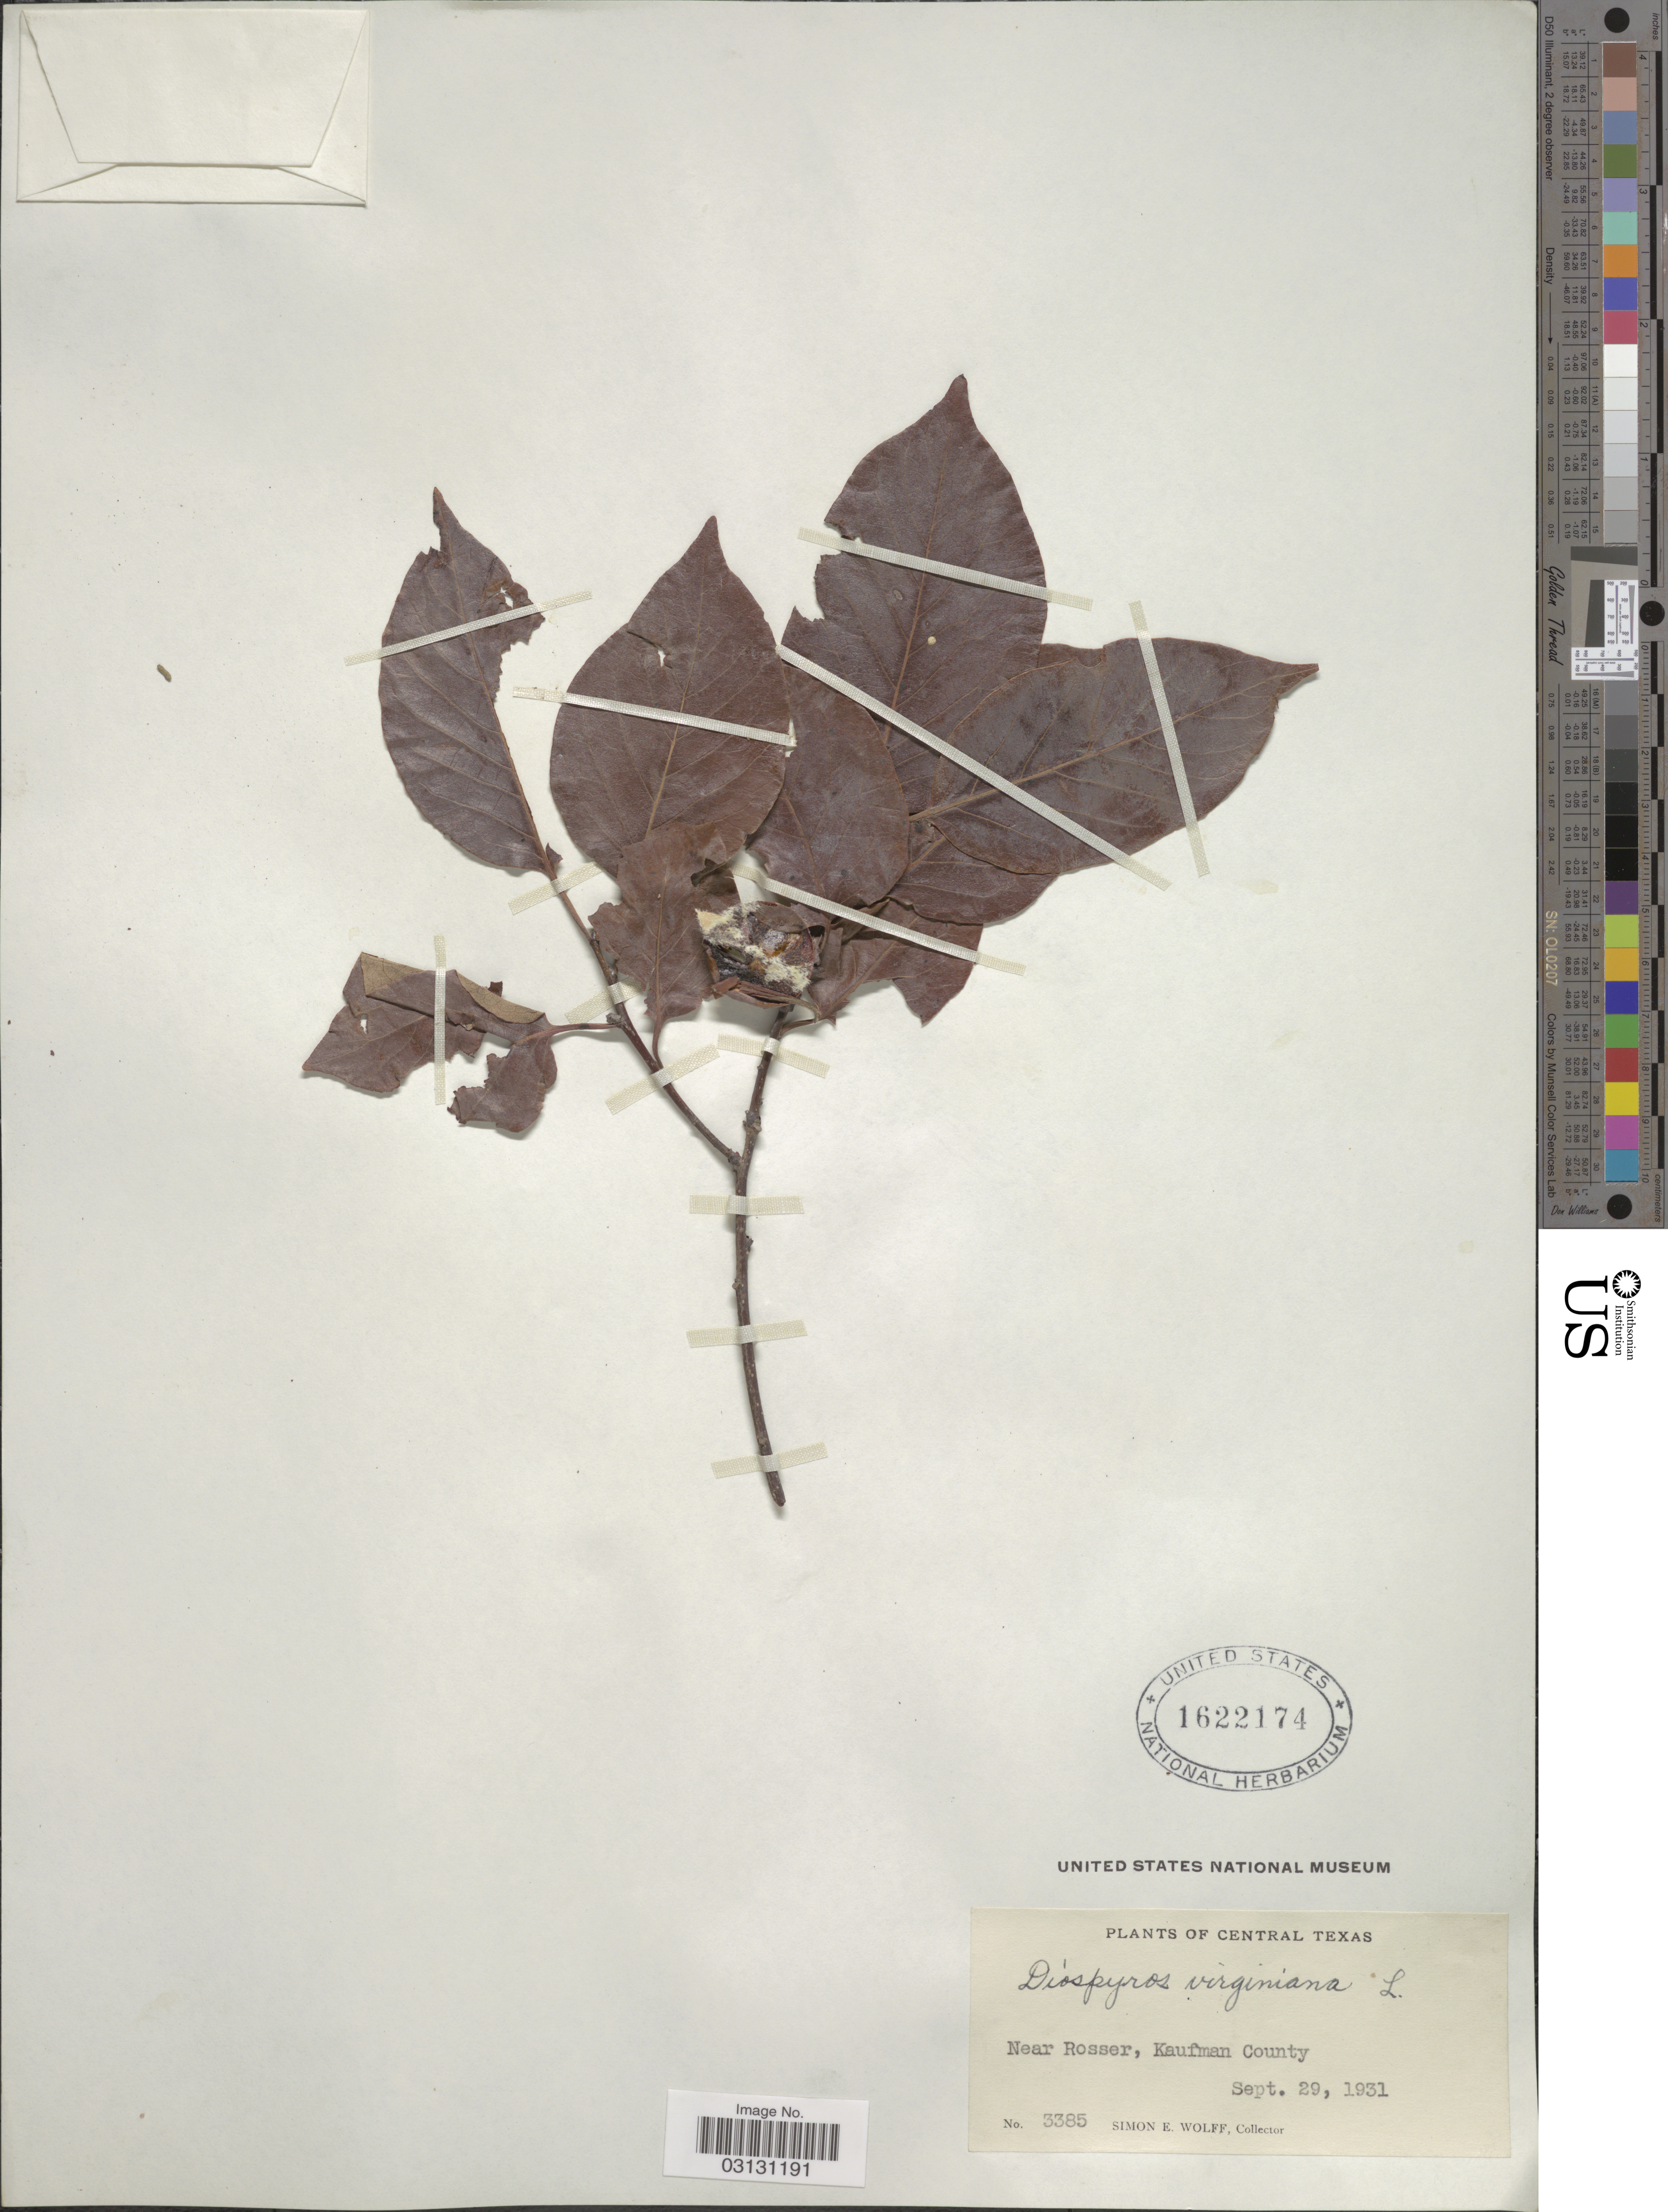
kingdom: Plantae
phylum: Tracheophyta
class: Magnoliopsida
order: Ericales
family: Ebenaceae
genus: Diospyros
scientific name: Diospyros virginiana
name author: L.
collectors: S. E. Wolff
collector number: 3385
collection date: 1931-09-29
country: United States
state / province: Texas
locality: Near Rosser, Kaufman County.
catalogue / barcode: US 1622174